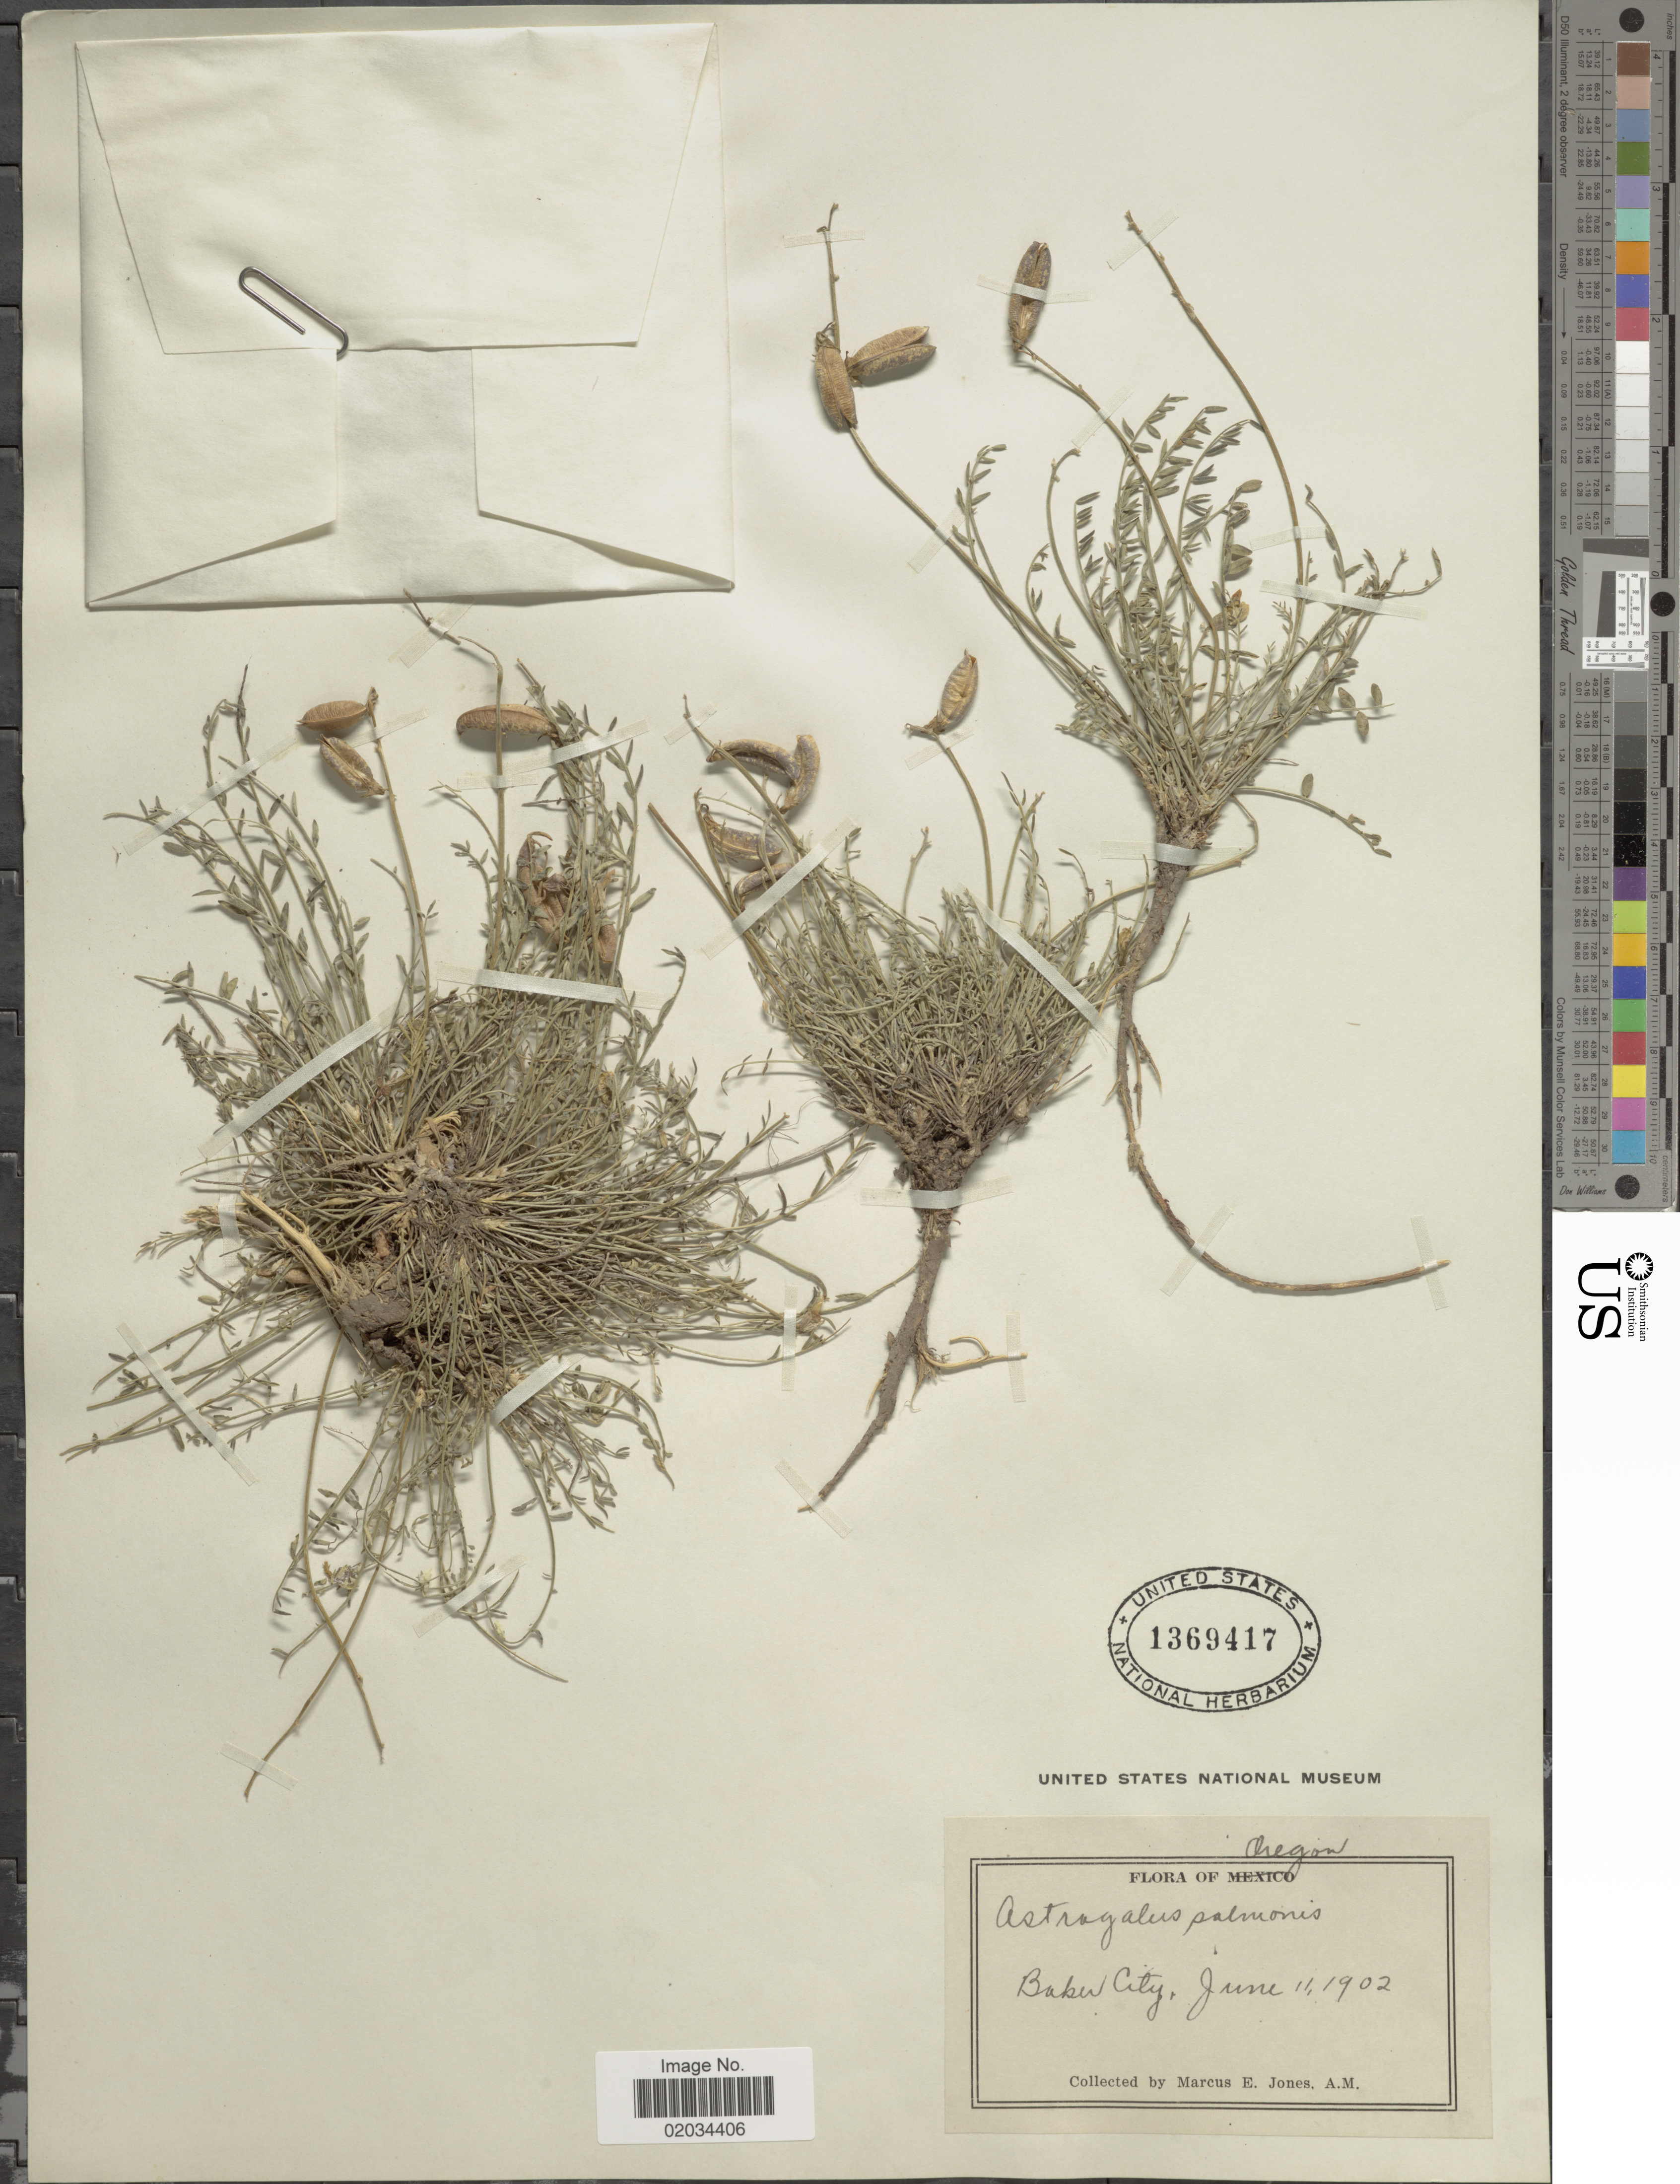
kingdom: Plantae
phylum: Tracheophyta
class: Magnoliopsida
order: Fabales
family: Fabaceae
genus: Astragalus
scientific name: Astragalus salmonis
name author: M.E. Jones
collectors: M. E. Jones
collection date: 1902-06-11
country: United States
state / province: Oregon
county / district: Baker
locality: Baker City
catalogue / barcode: US 1369417